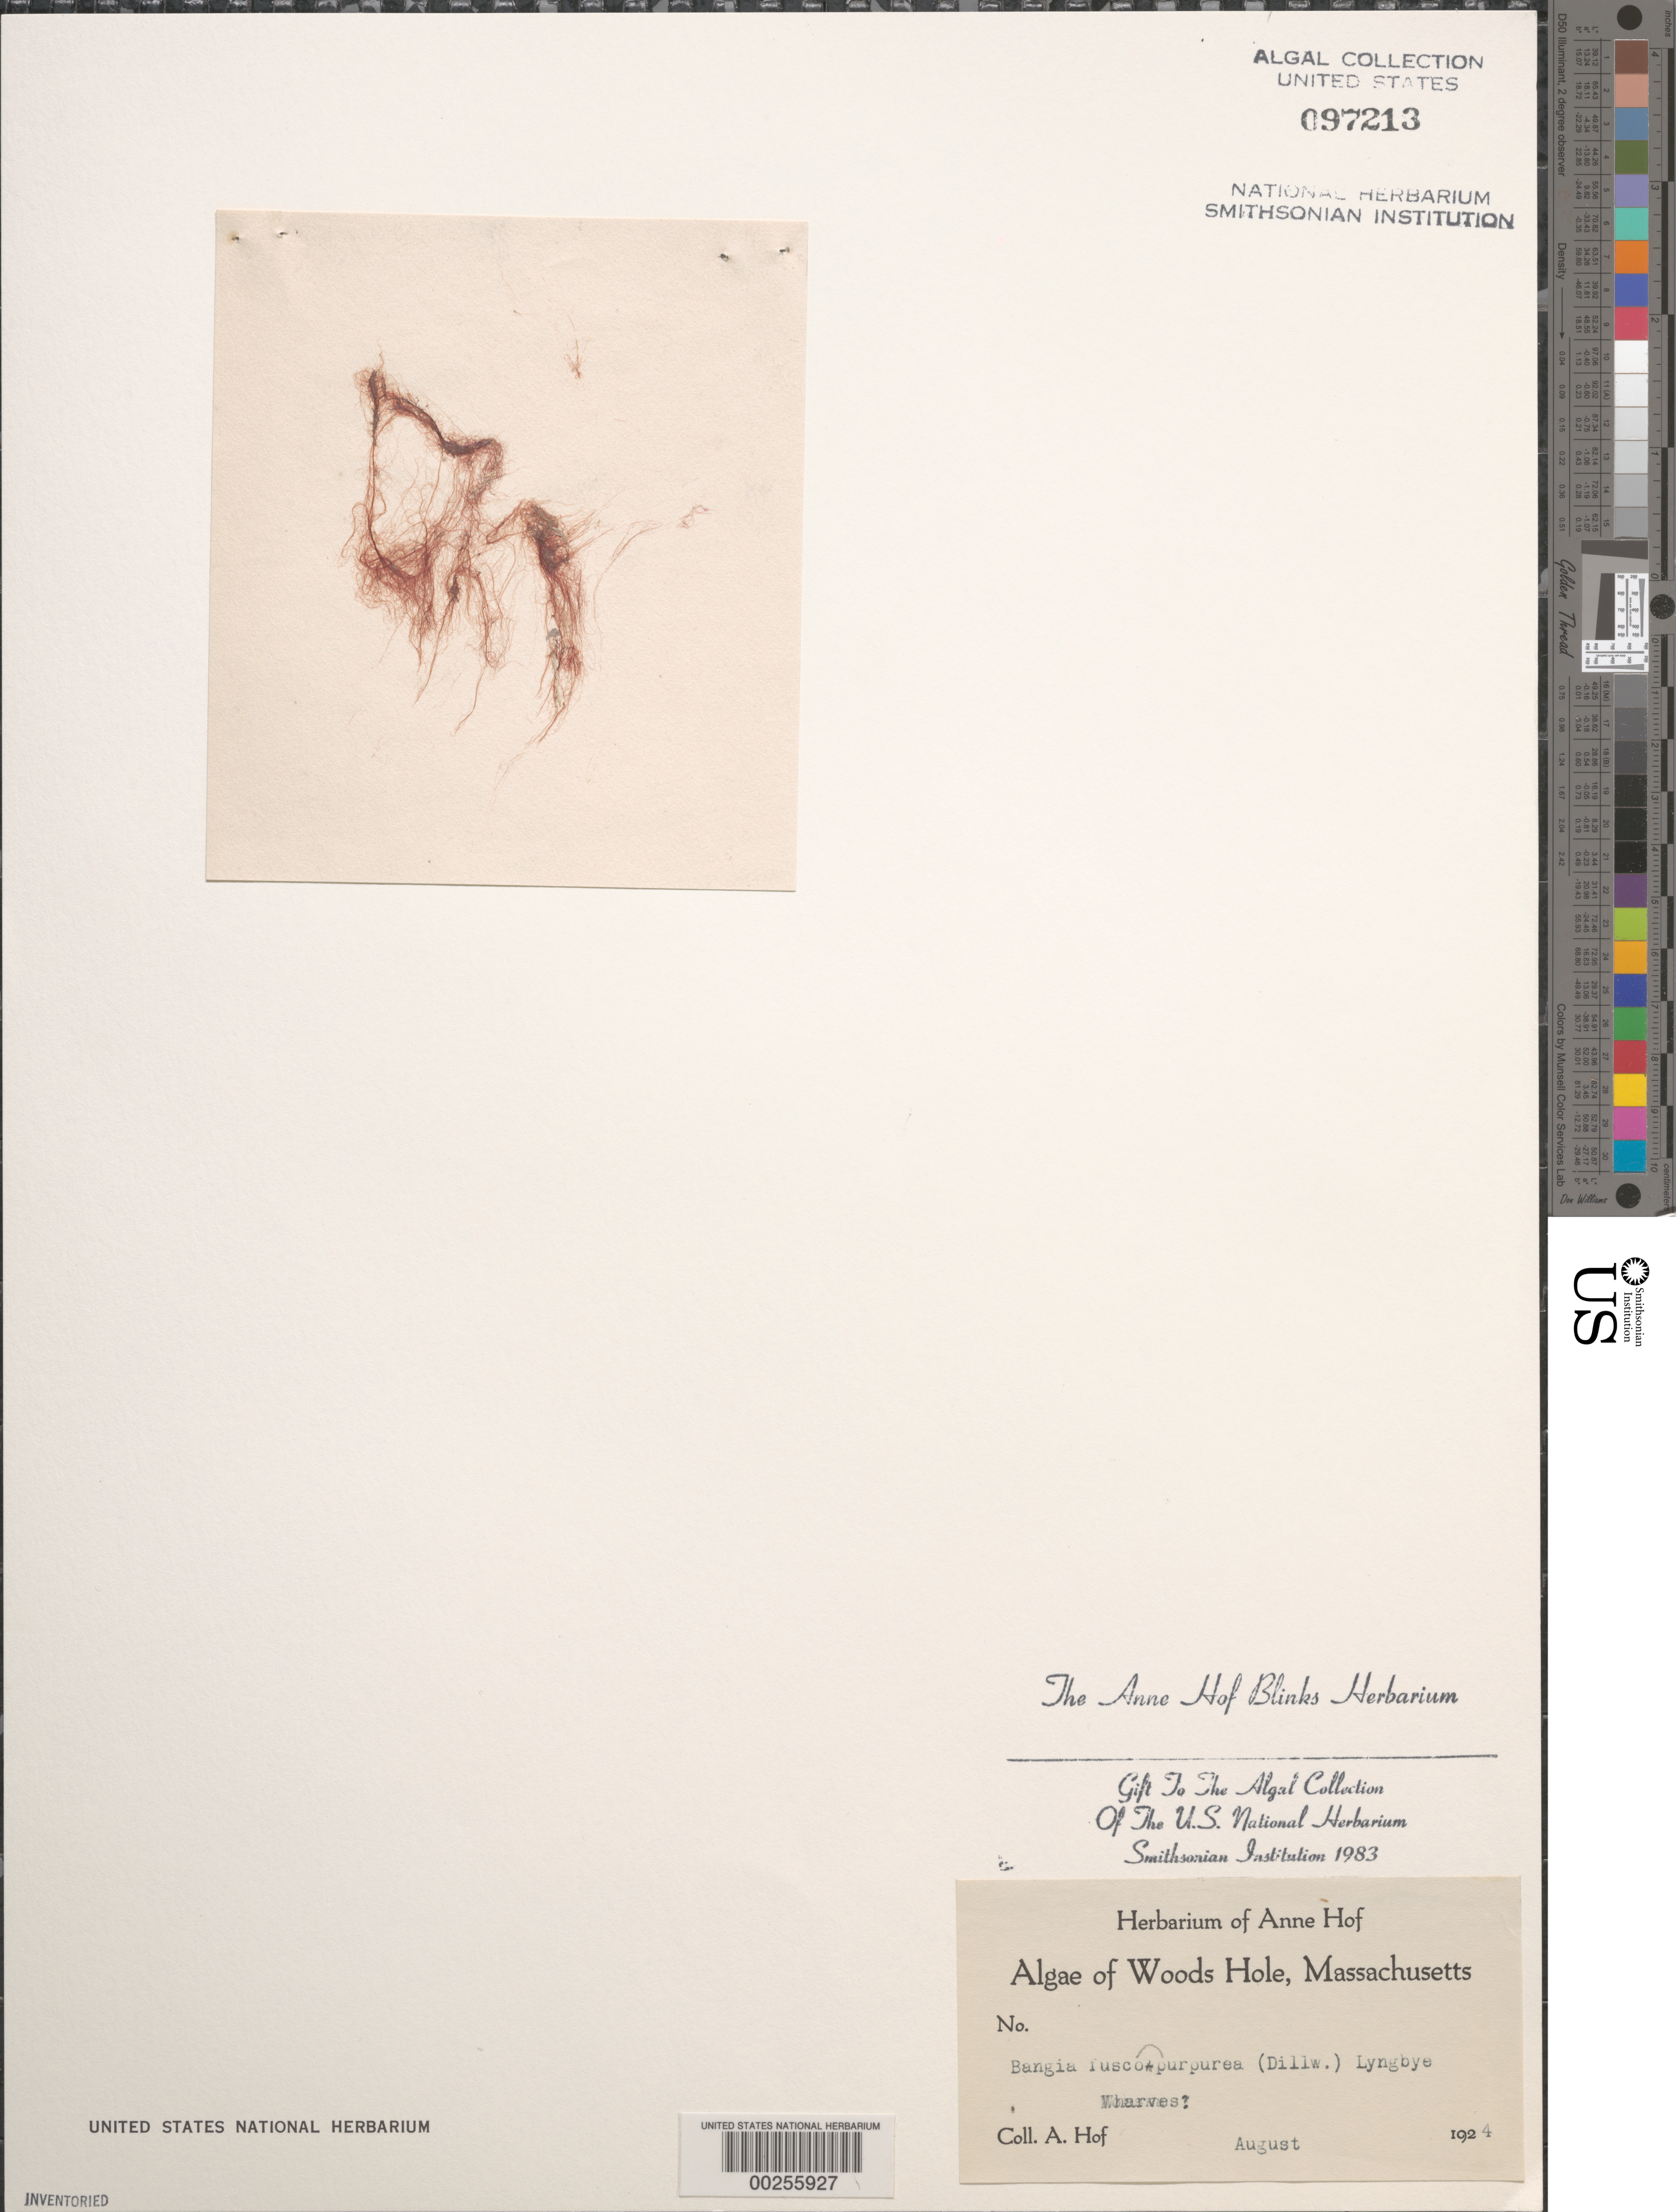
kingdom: Plantae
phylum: Rhodophyta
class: Bangiophyceae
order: Bangiales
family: Bangiaceae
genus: Bangia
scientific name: Bangia fuscopurpurea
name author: (Dillwyn) Lyngb.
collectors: A. Blinks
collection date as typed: Aug 1924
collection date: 1924-08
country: United States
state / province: Massachusetts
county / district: Barnstable County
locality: Woods Hole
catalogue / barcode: US 97213